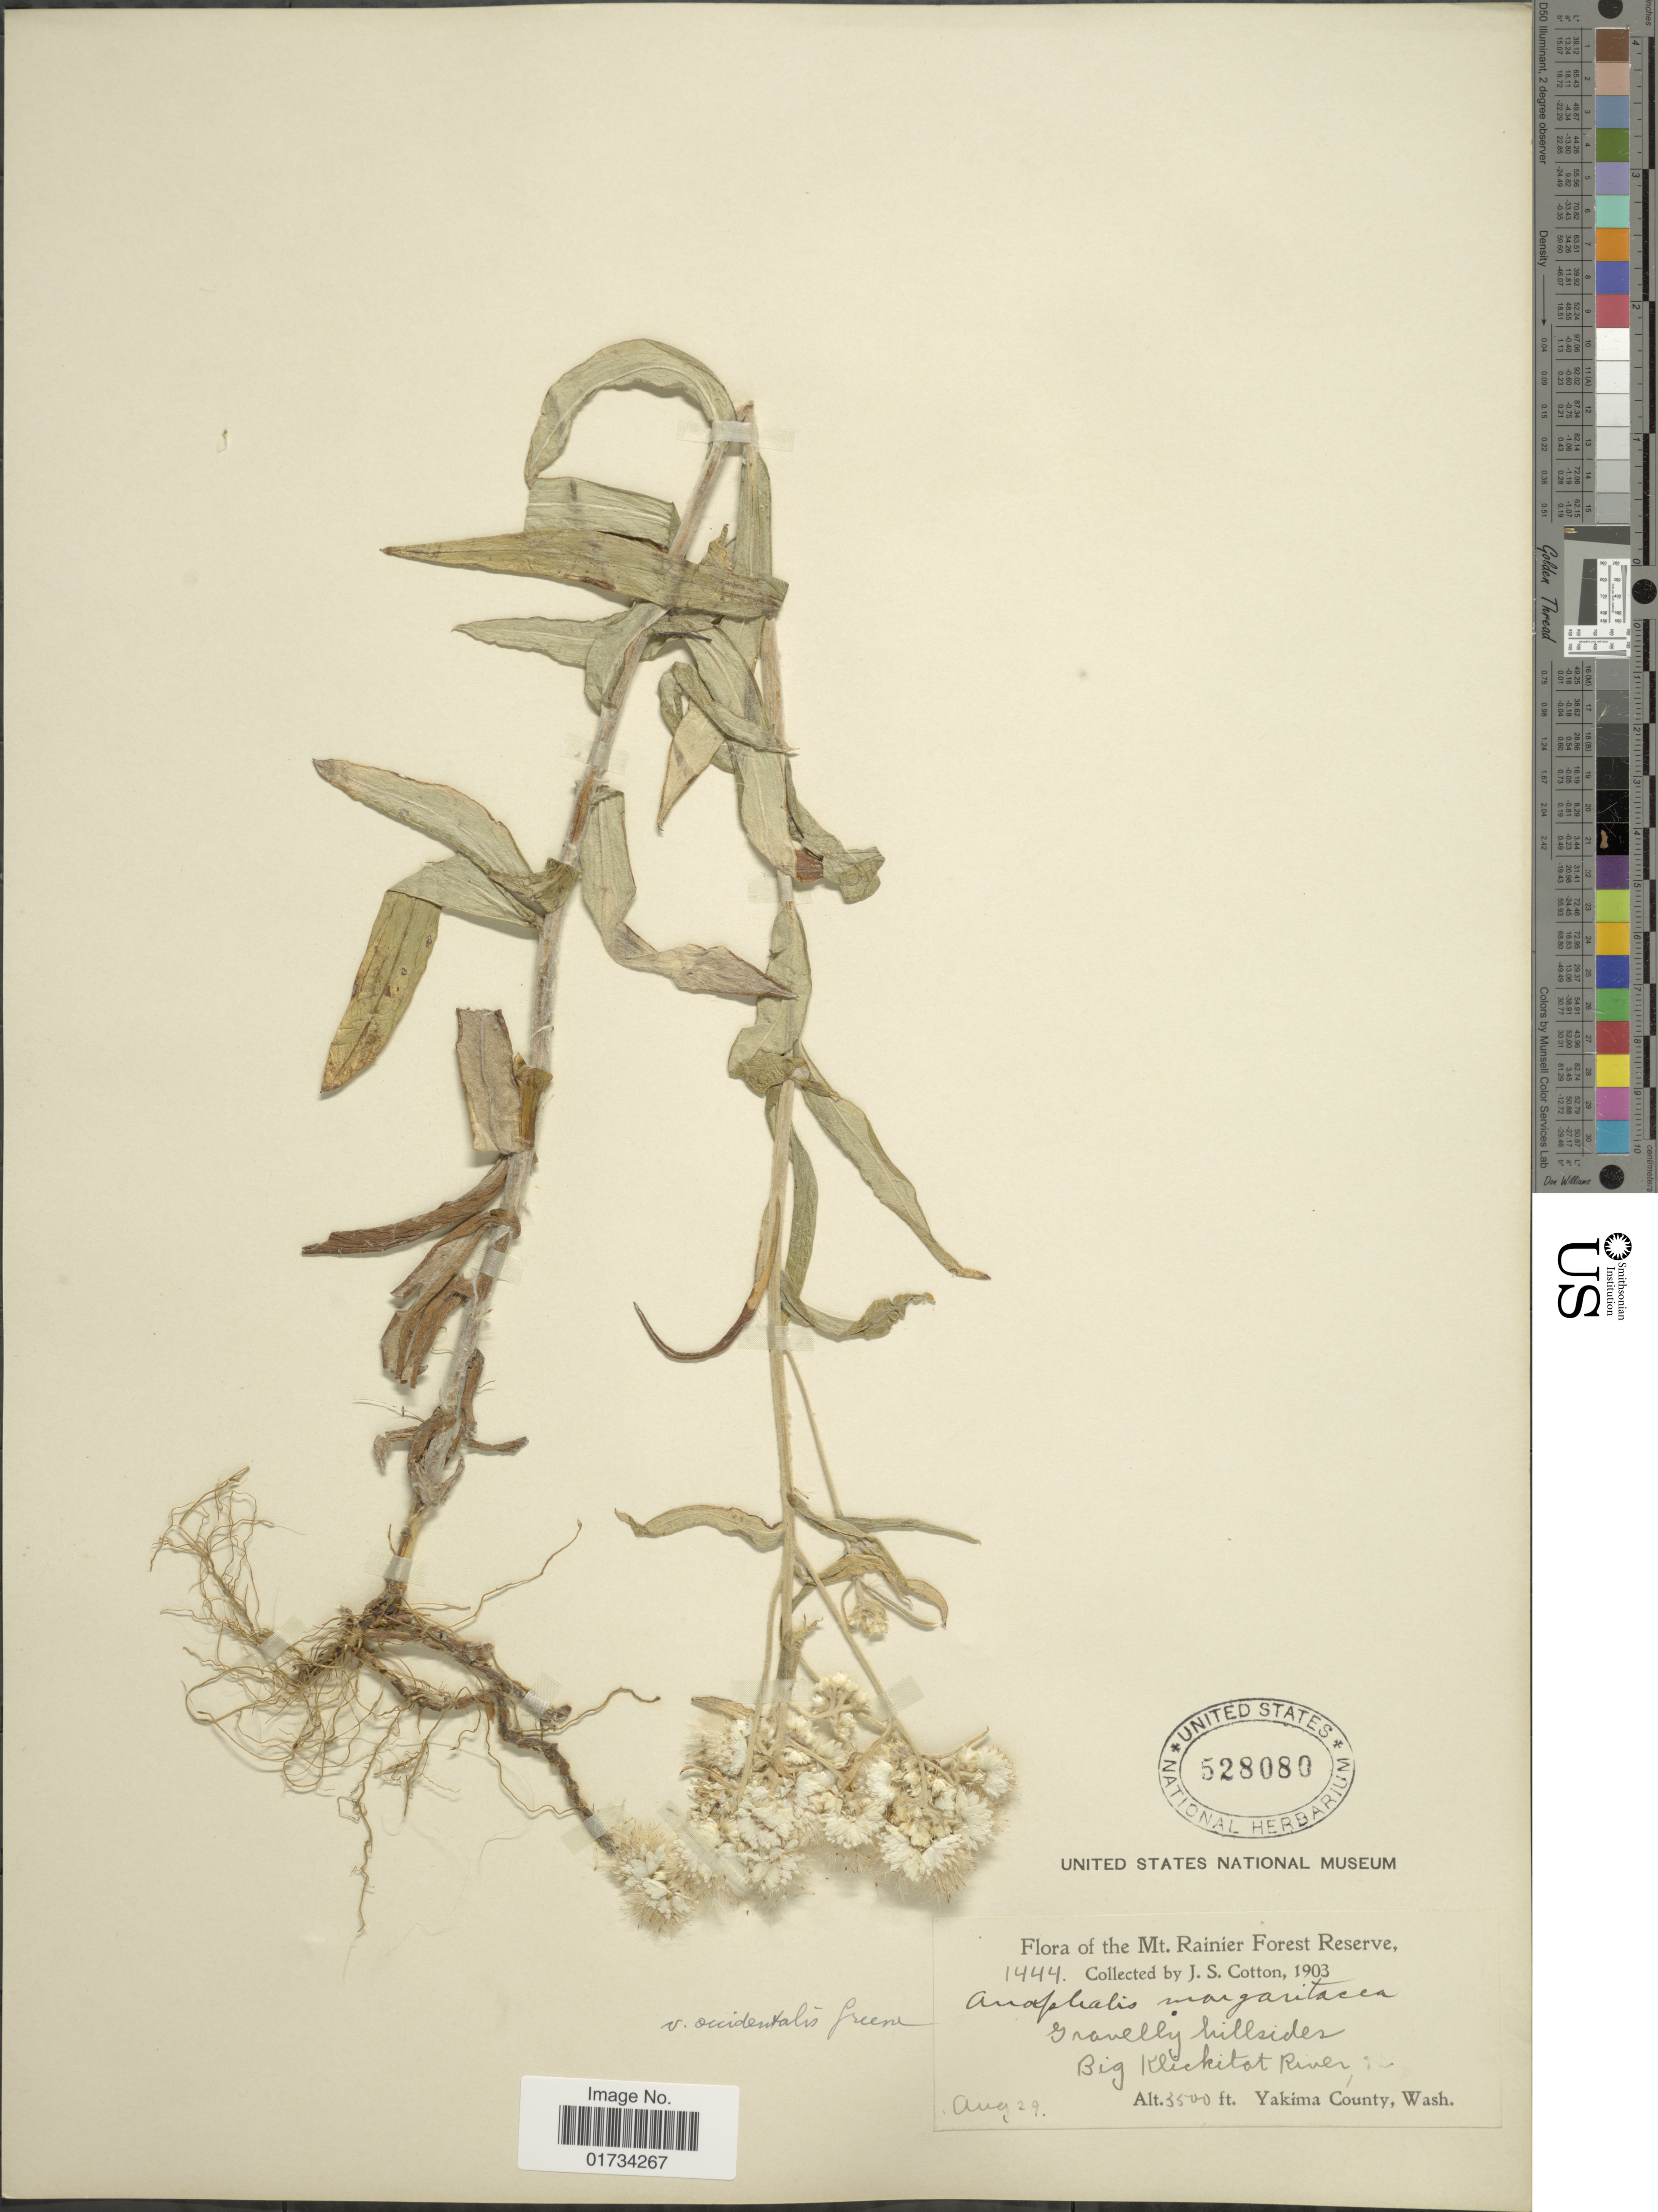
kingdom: Plantae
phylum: Tracheophyta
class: Magnoliopsida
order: Asterales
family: Asteraceae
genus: Anaphalis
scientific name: Anaphalis margaritacea var. occidentalis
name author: Greene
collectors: J. S. Cotton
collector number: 1444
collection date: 1903-08-29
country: United States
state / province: Washington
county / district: Yakima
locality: Washington. Iravelly hillsides. Big Klicklitot River. Yalima County Wash.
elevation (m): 1067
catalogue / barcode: US 528080